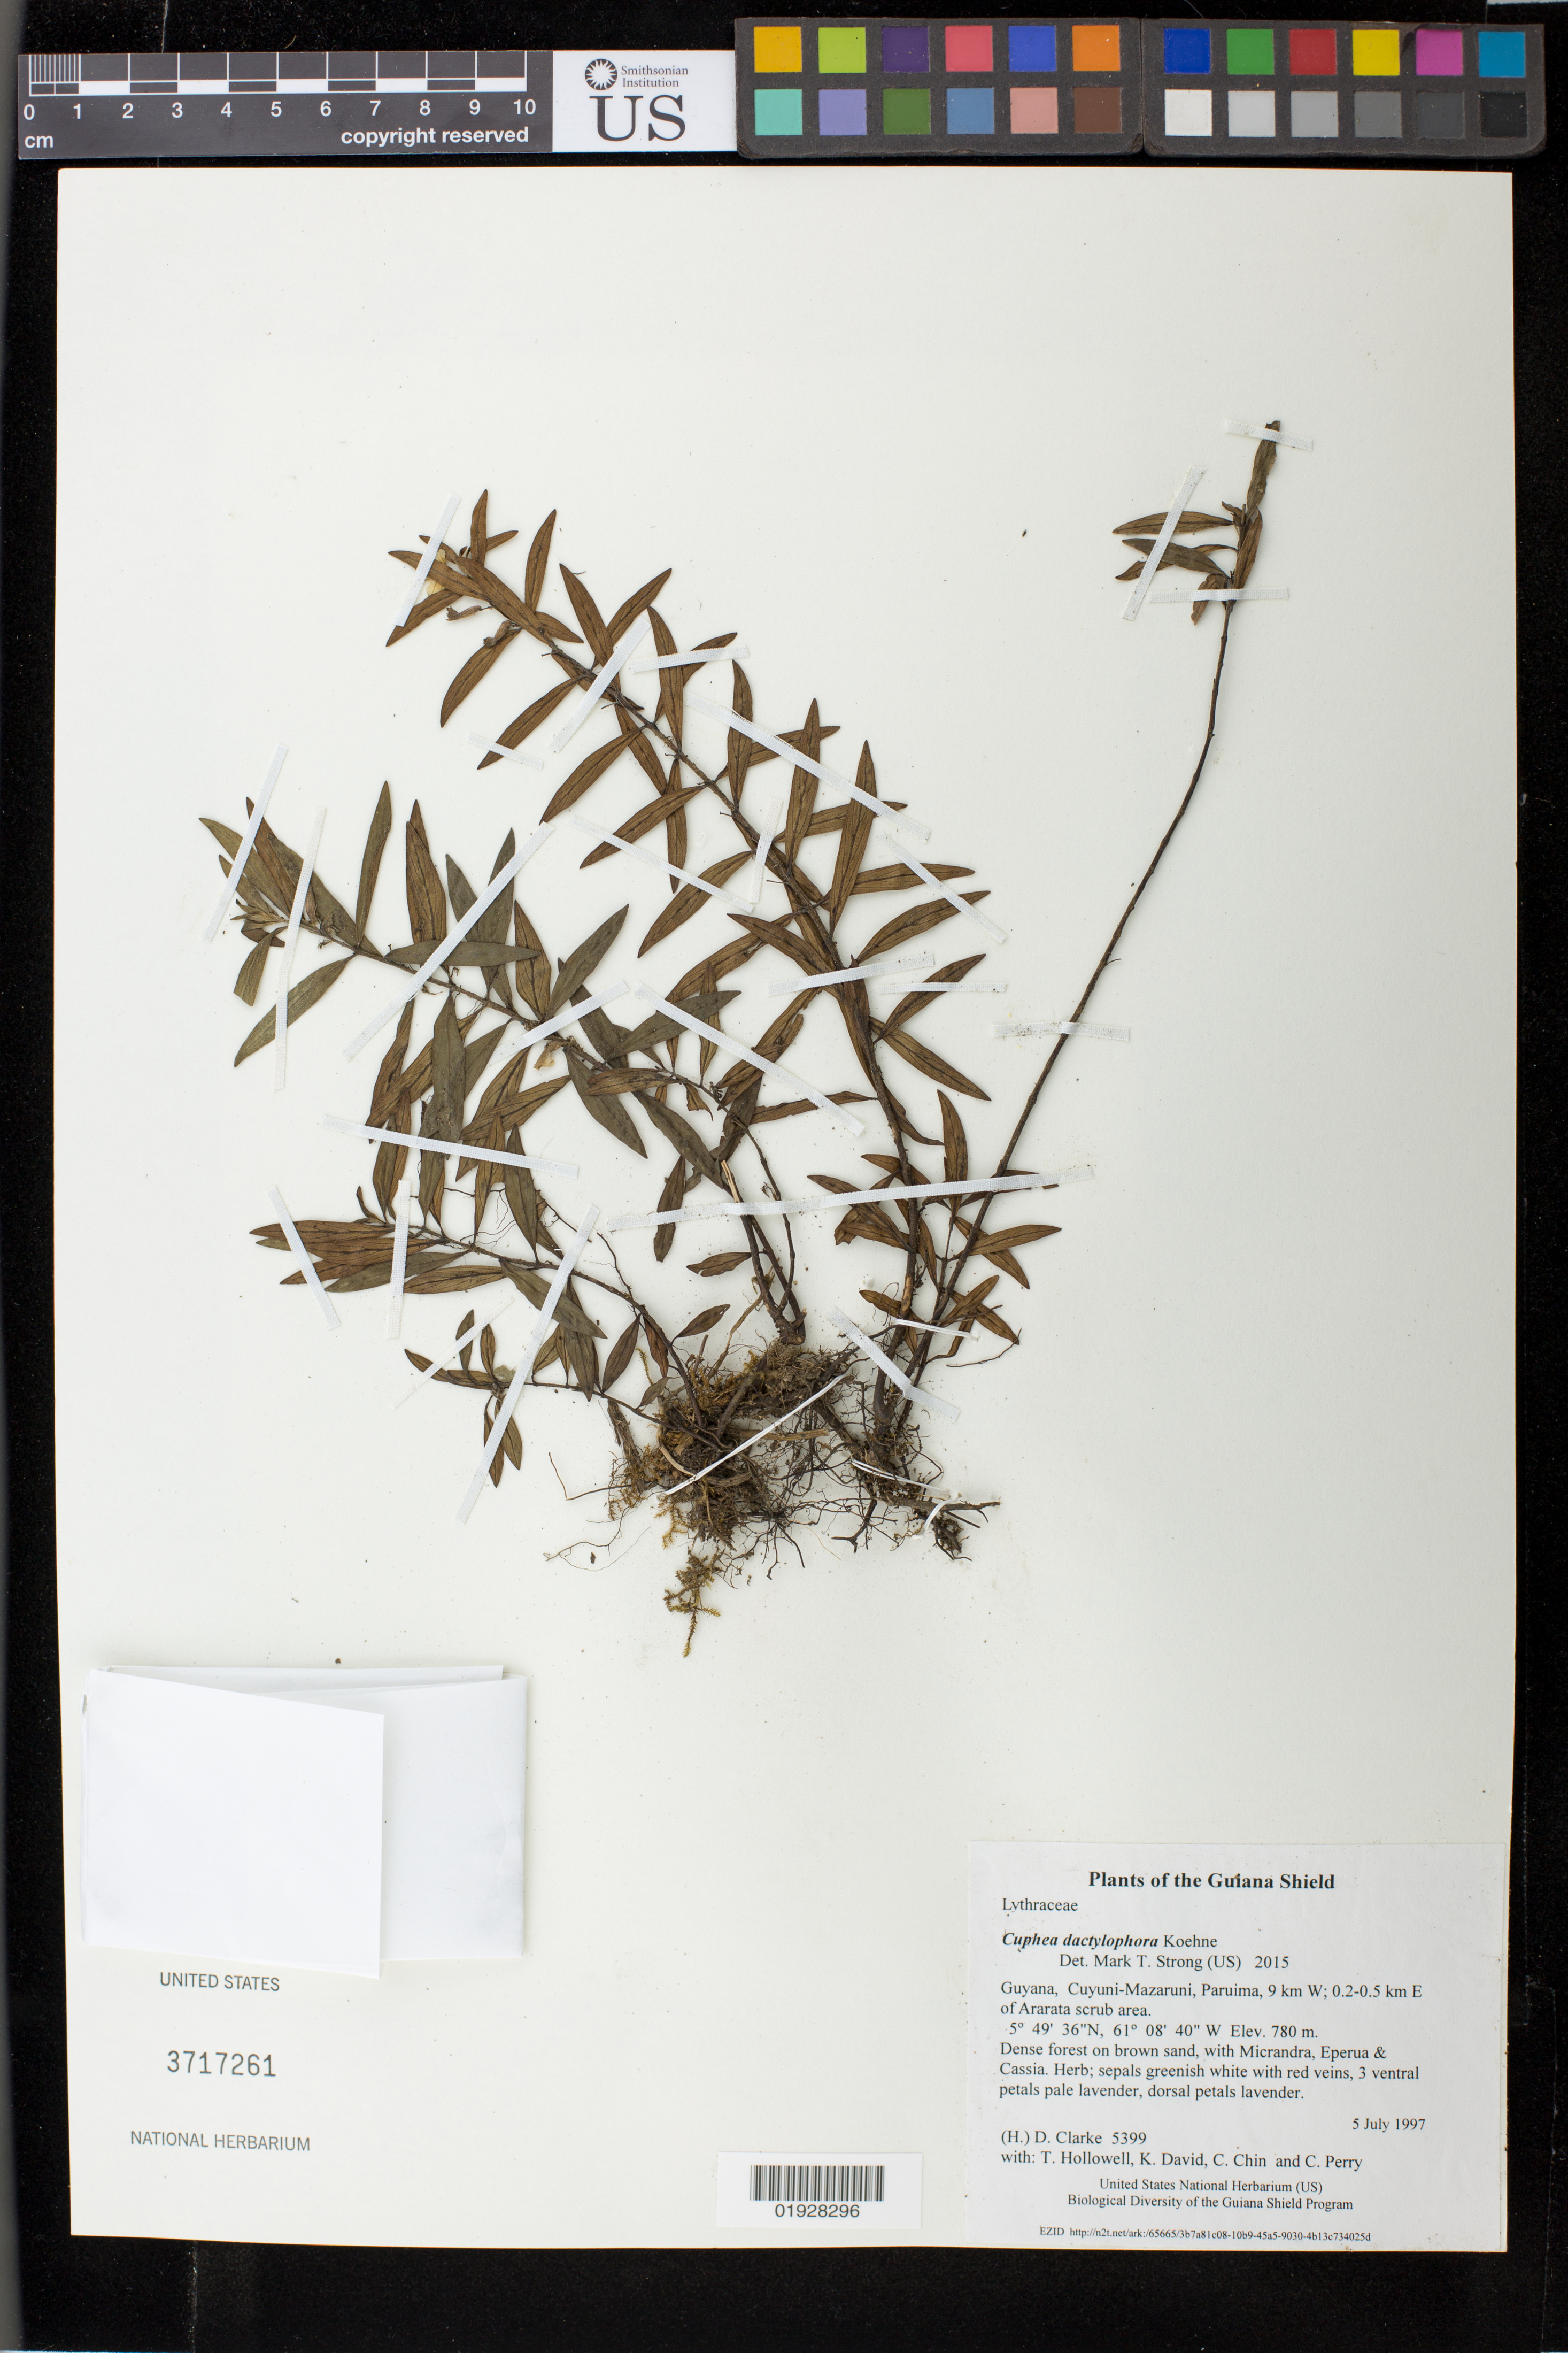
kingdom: Plantae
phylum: Tracheophyta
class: Magnoliopsida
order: Myrtales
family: Lythraceae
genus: Cuphea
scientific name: Cuphea dactylophora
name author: Koehne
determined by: Strong, M. T., (US), Smithsonian Institution - National Museum of Natural History (UNITED STATES)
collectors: H. D. Clarke, T. Hollowell, K. David, C. Chin & C. Perry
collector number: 5399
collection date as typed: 5 July 1997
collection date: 1997-07-05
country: Guyana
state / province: Cuyuni-Mazaruni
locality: Paruima, 9 km W; 0.2-0.5 km E of Ararata scrub area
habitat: Dense forest on brown sand, with Micrandra, Eperua & Cassia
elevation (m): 780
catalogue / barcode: US 3717261